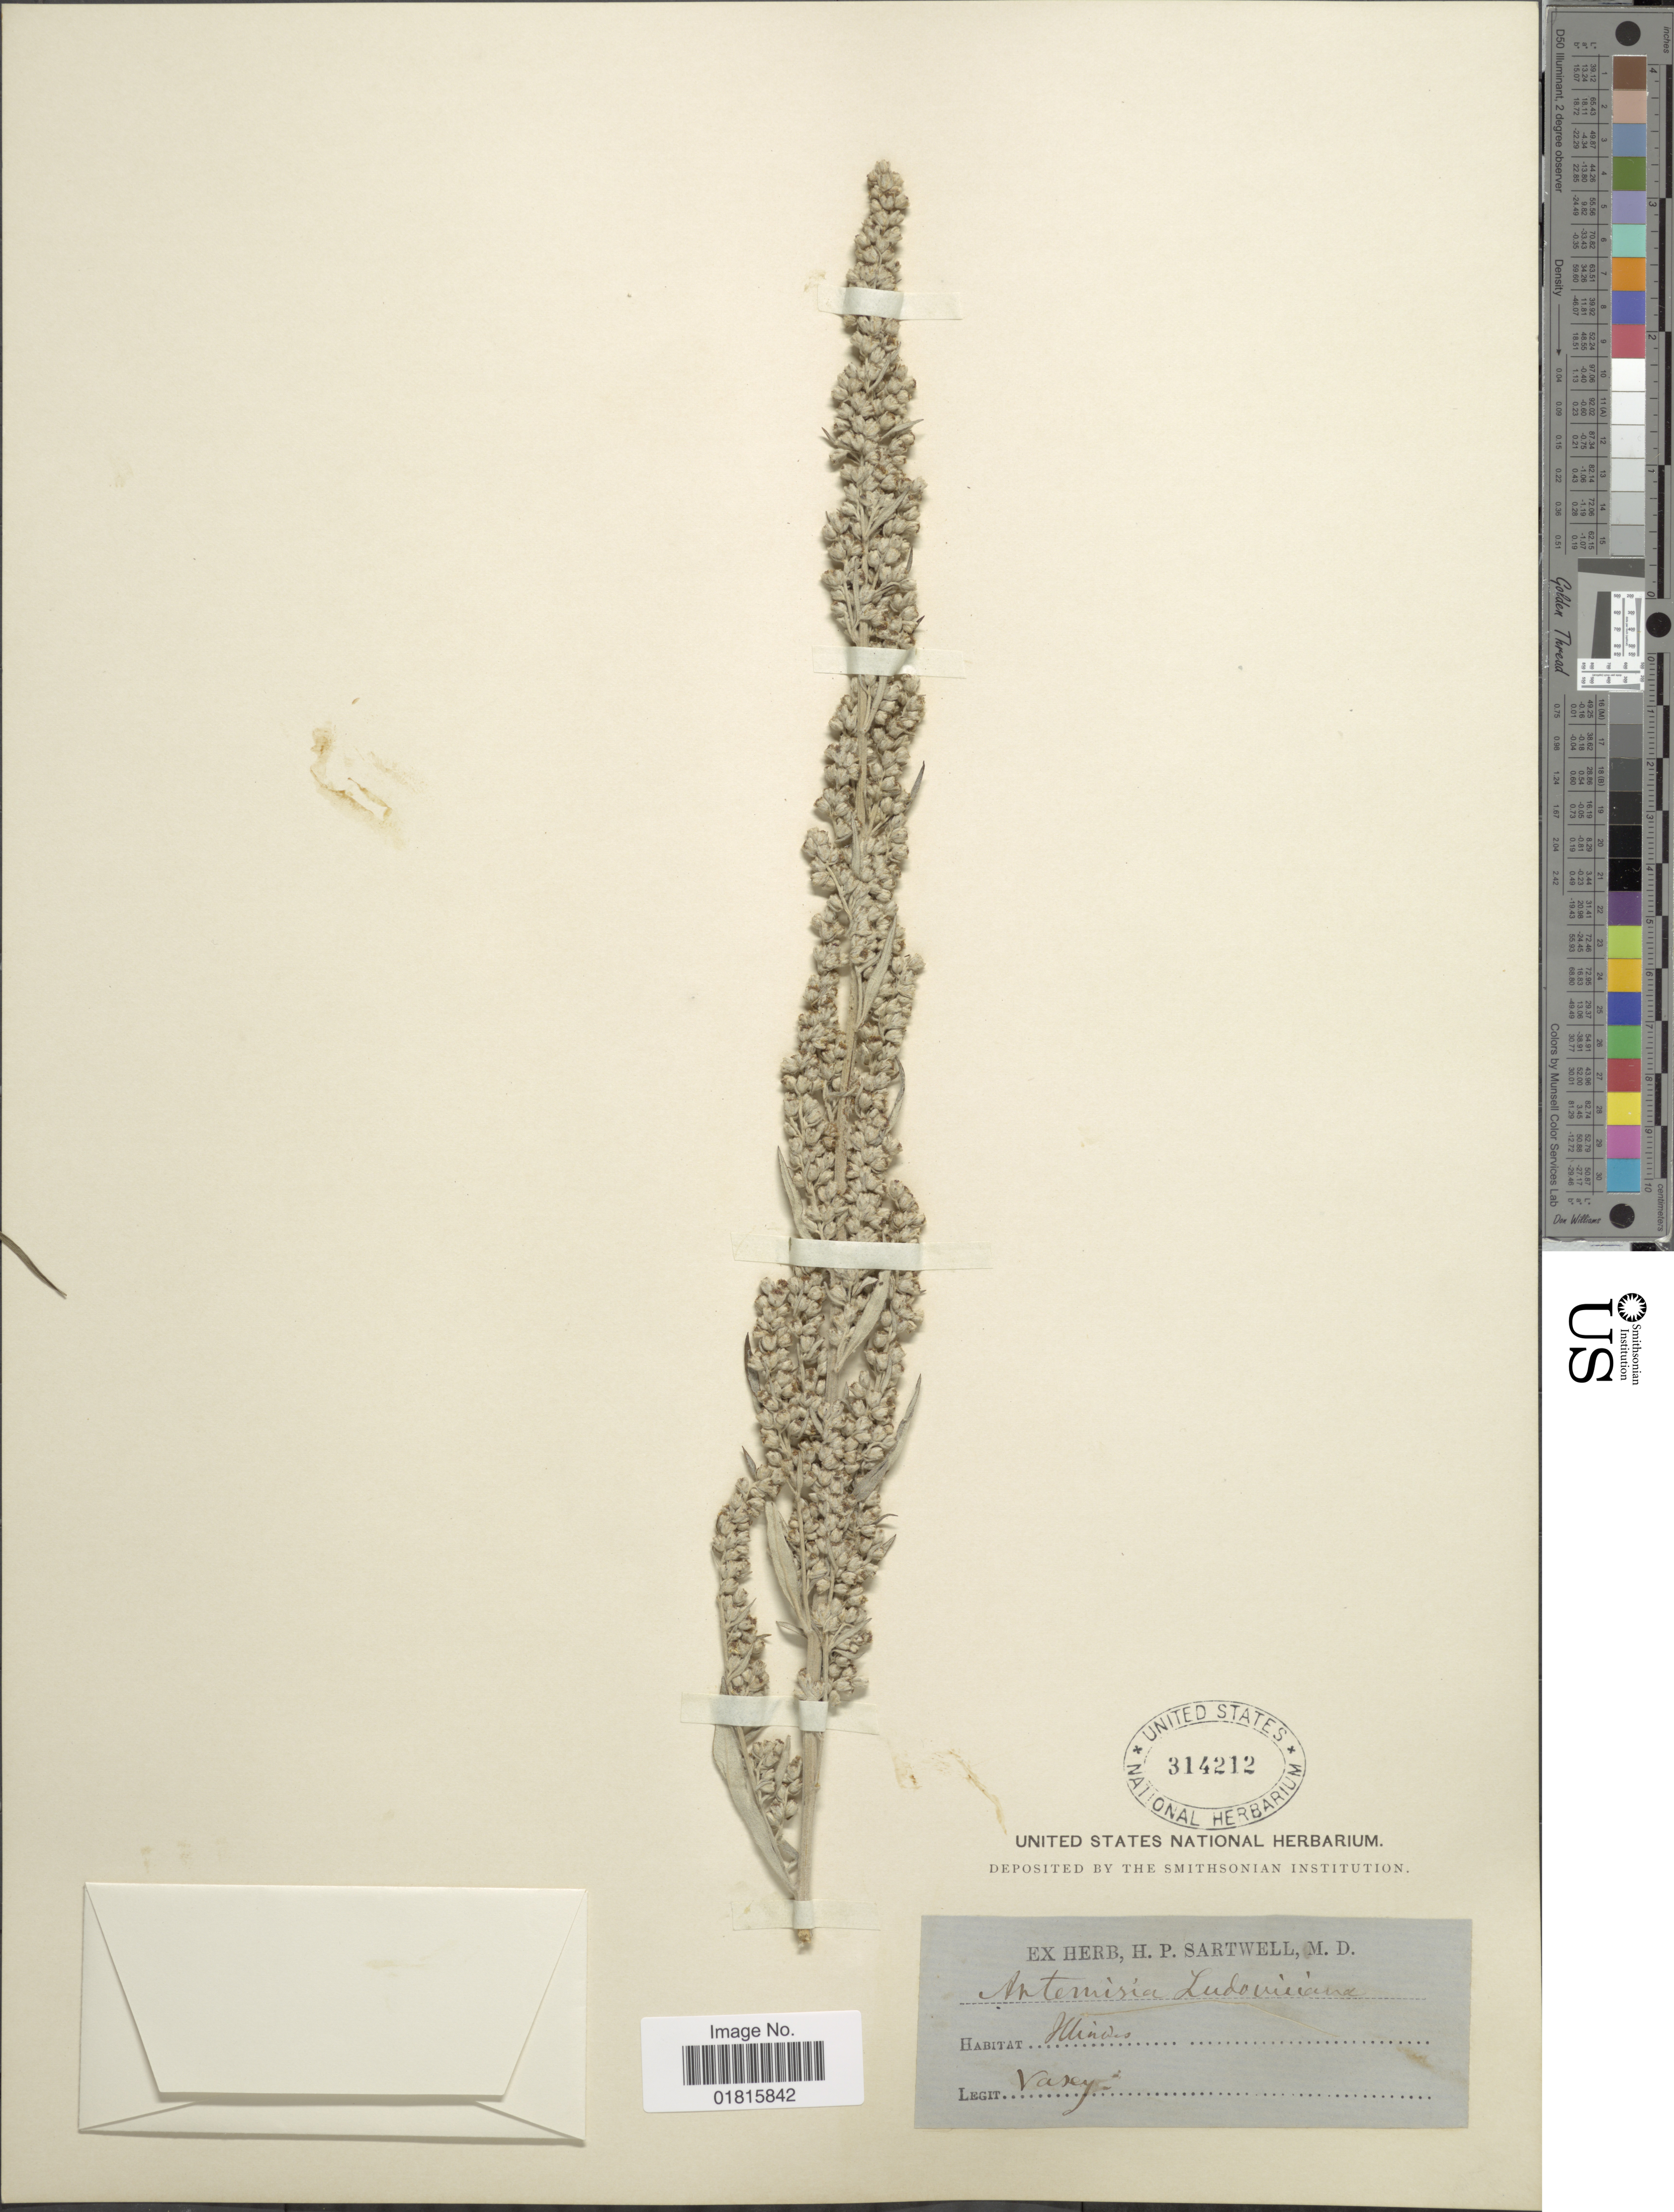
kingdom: Plantae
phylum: Tracheophyta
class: Magnoliopsida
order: Asterales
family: Asteraceae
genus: Artemisia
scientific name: Artemisia gnaphaloides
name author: Nutt.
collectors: Vasey, --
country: United States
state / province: Illinois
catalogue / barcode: US 314212